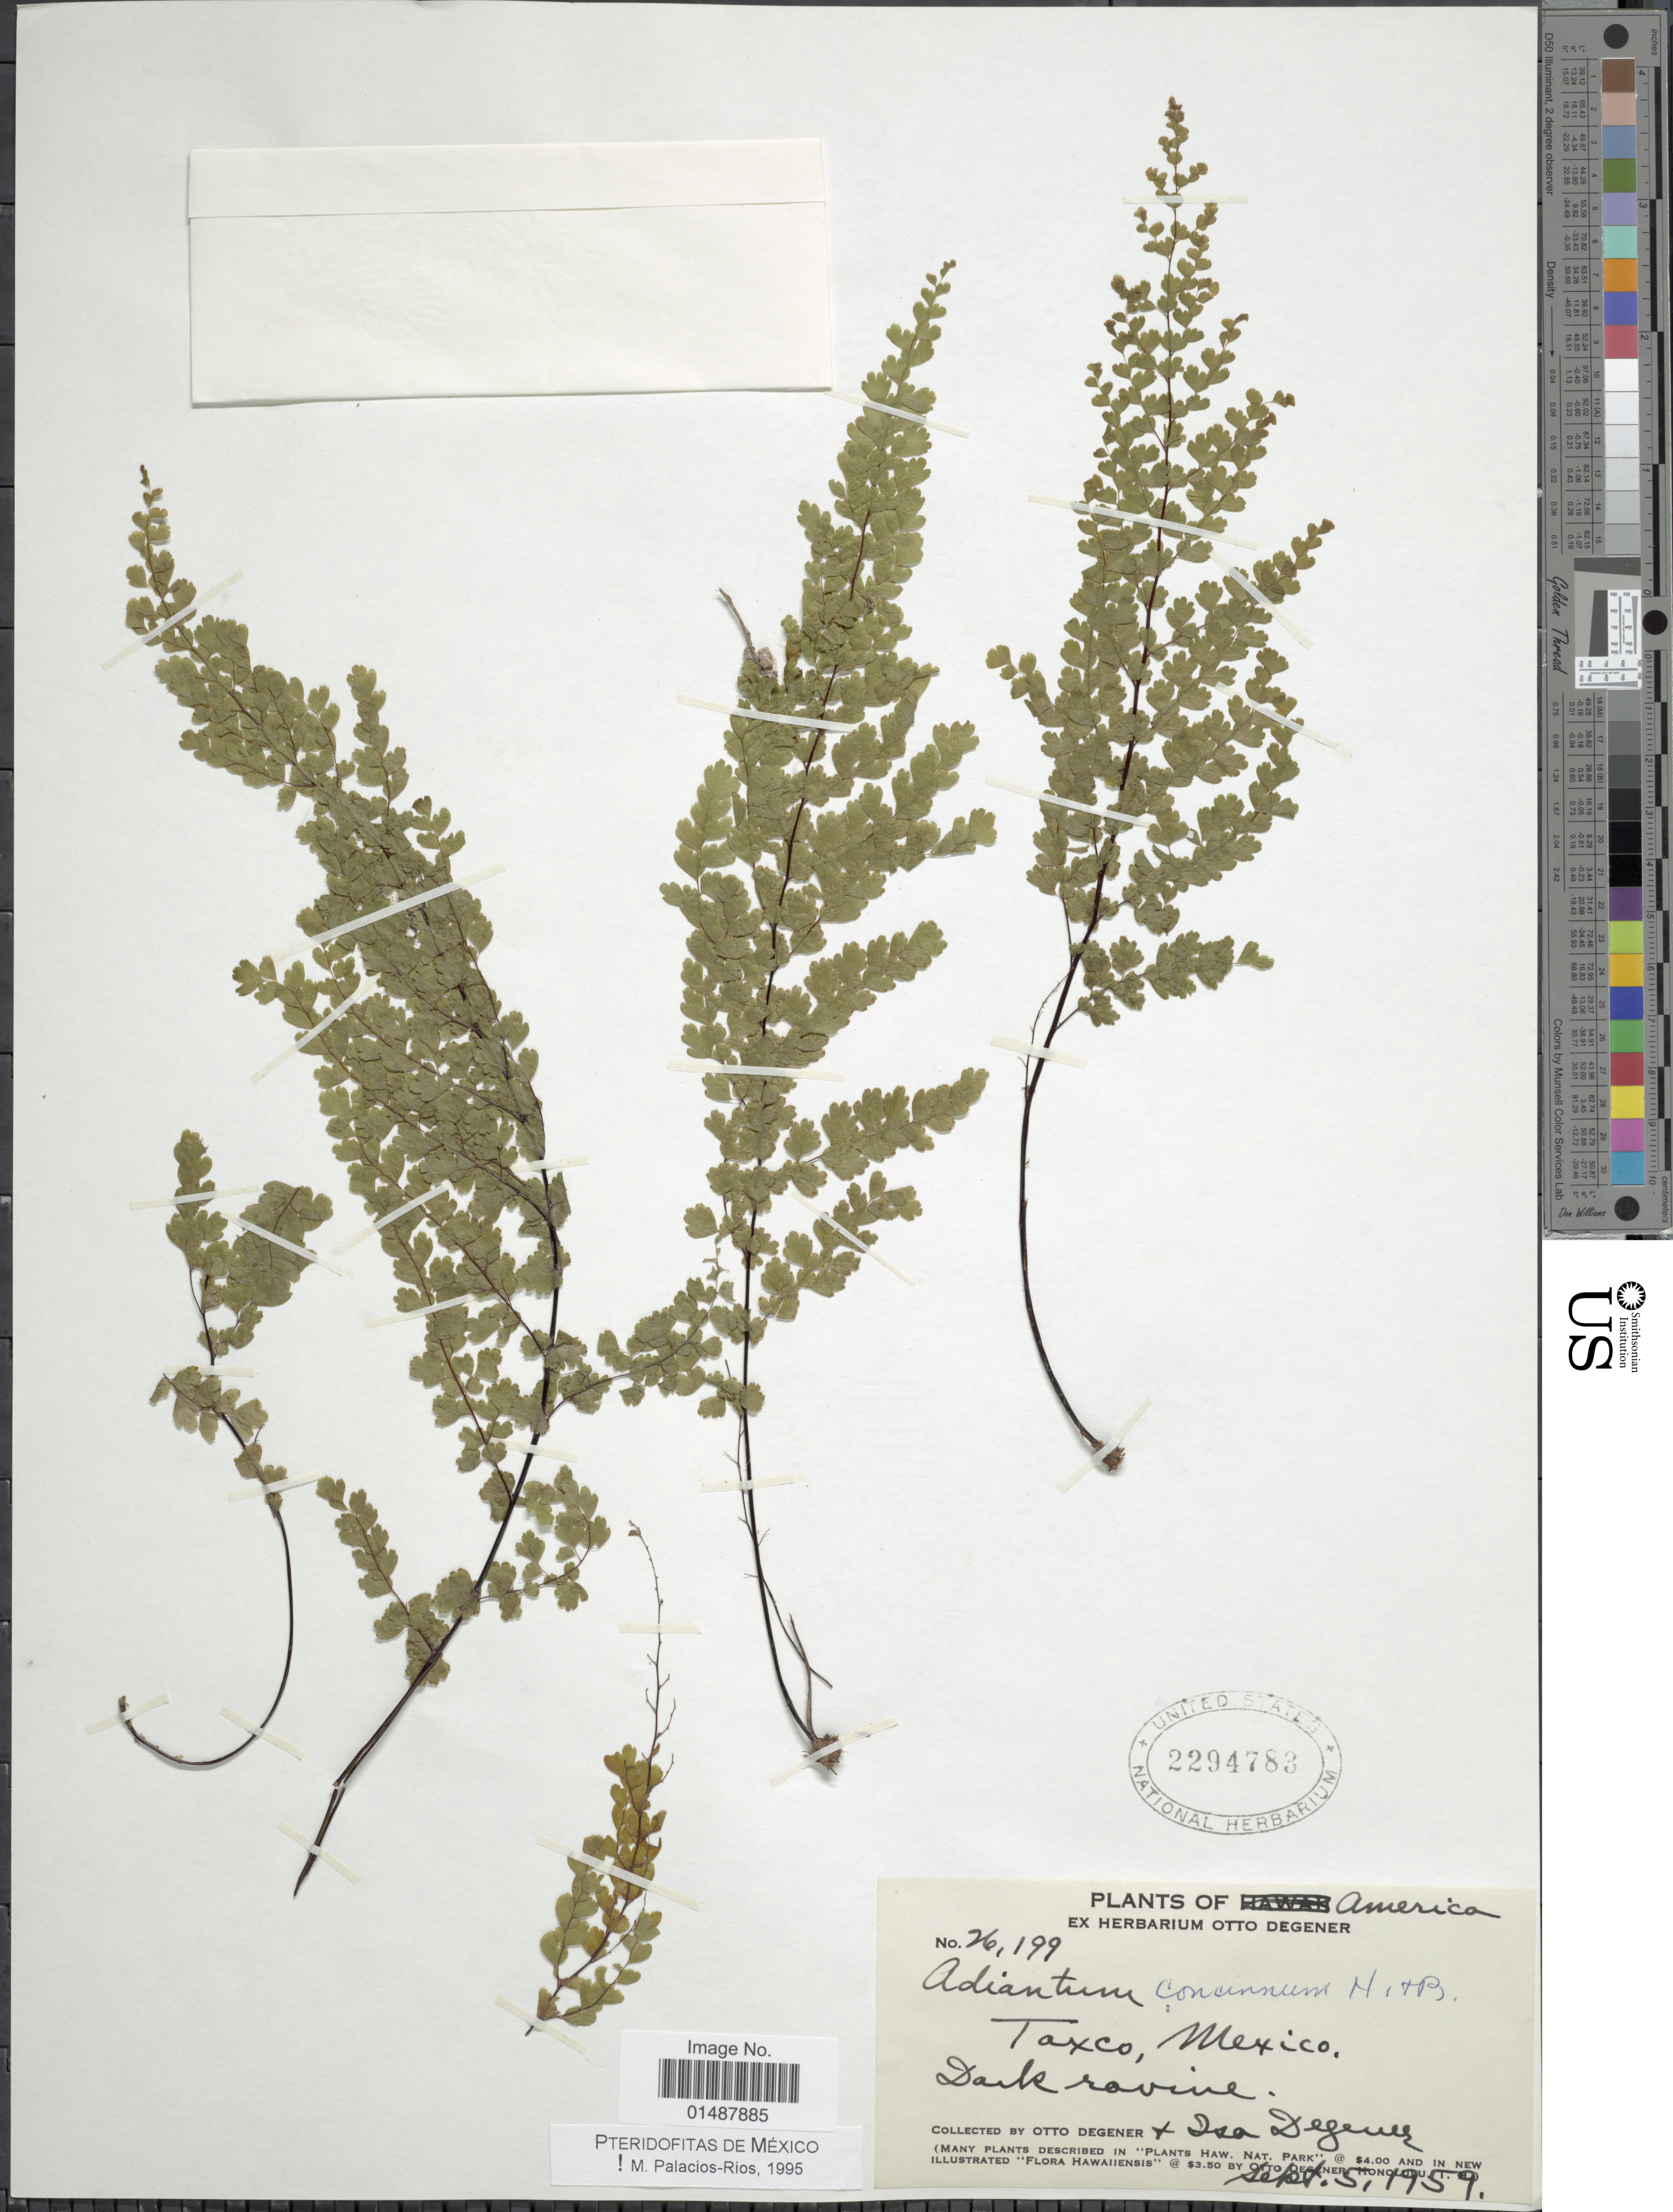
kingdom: Plantae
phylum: Tracheophyta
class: Polypodiopsida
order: Polypodiales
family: Pteridaceae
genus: Adiantum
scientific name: Adiantum concinnum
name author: Humb. & Bonpl. ex Willd.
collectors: O. Degener & I. Degener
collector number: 26199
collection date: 1959-09-05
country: Mexico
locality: Taxco, Dark ravine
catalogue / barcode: US 2294783